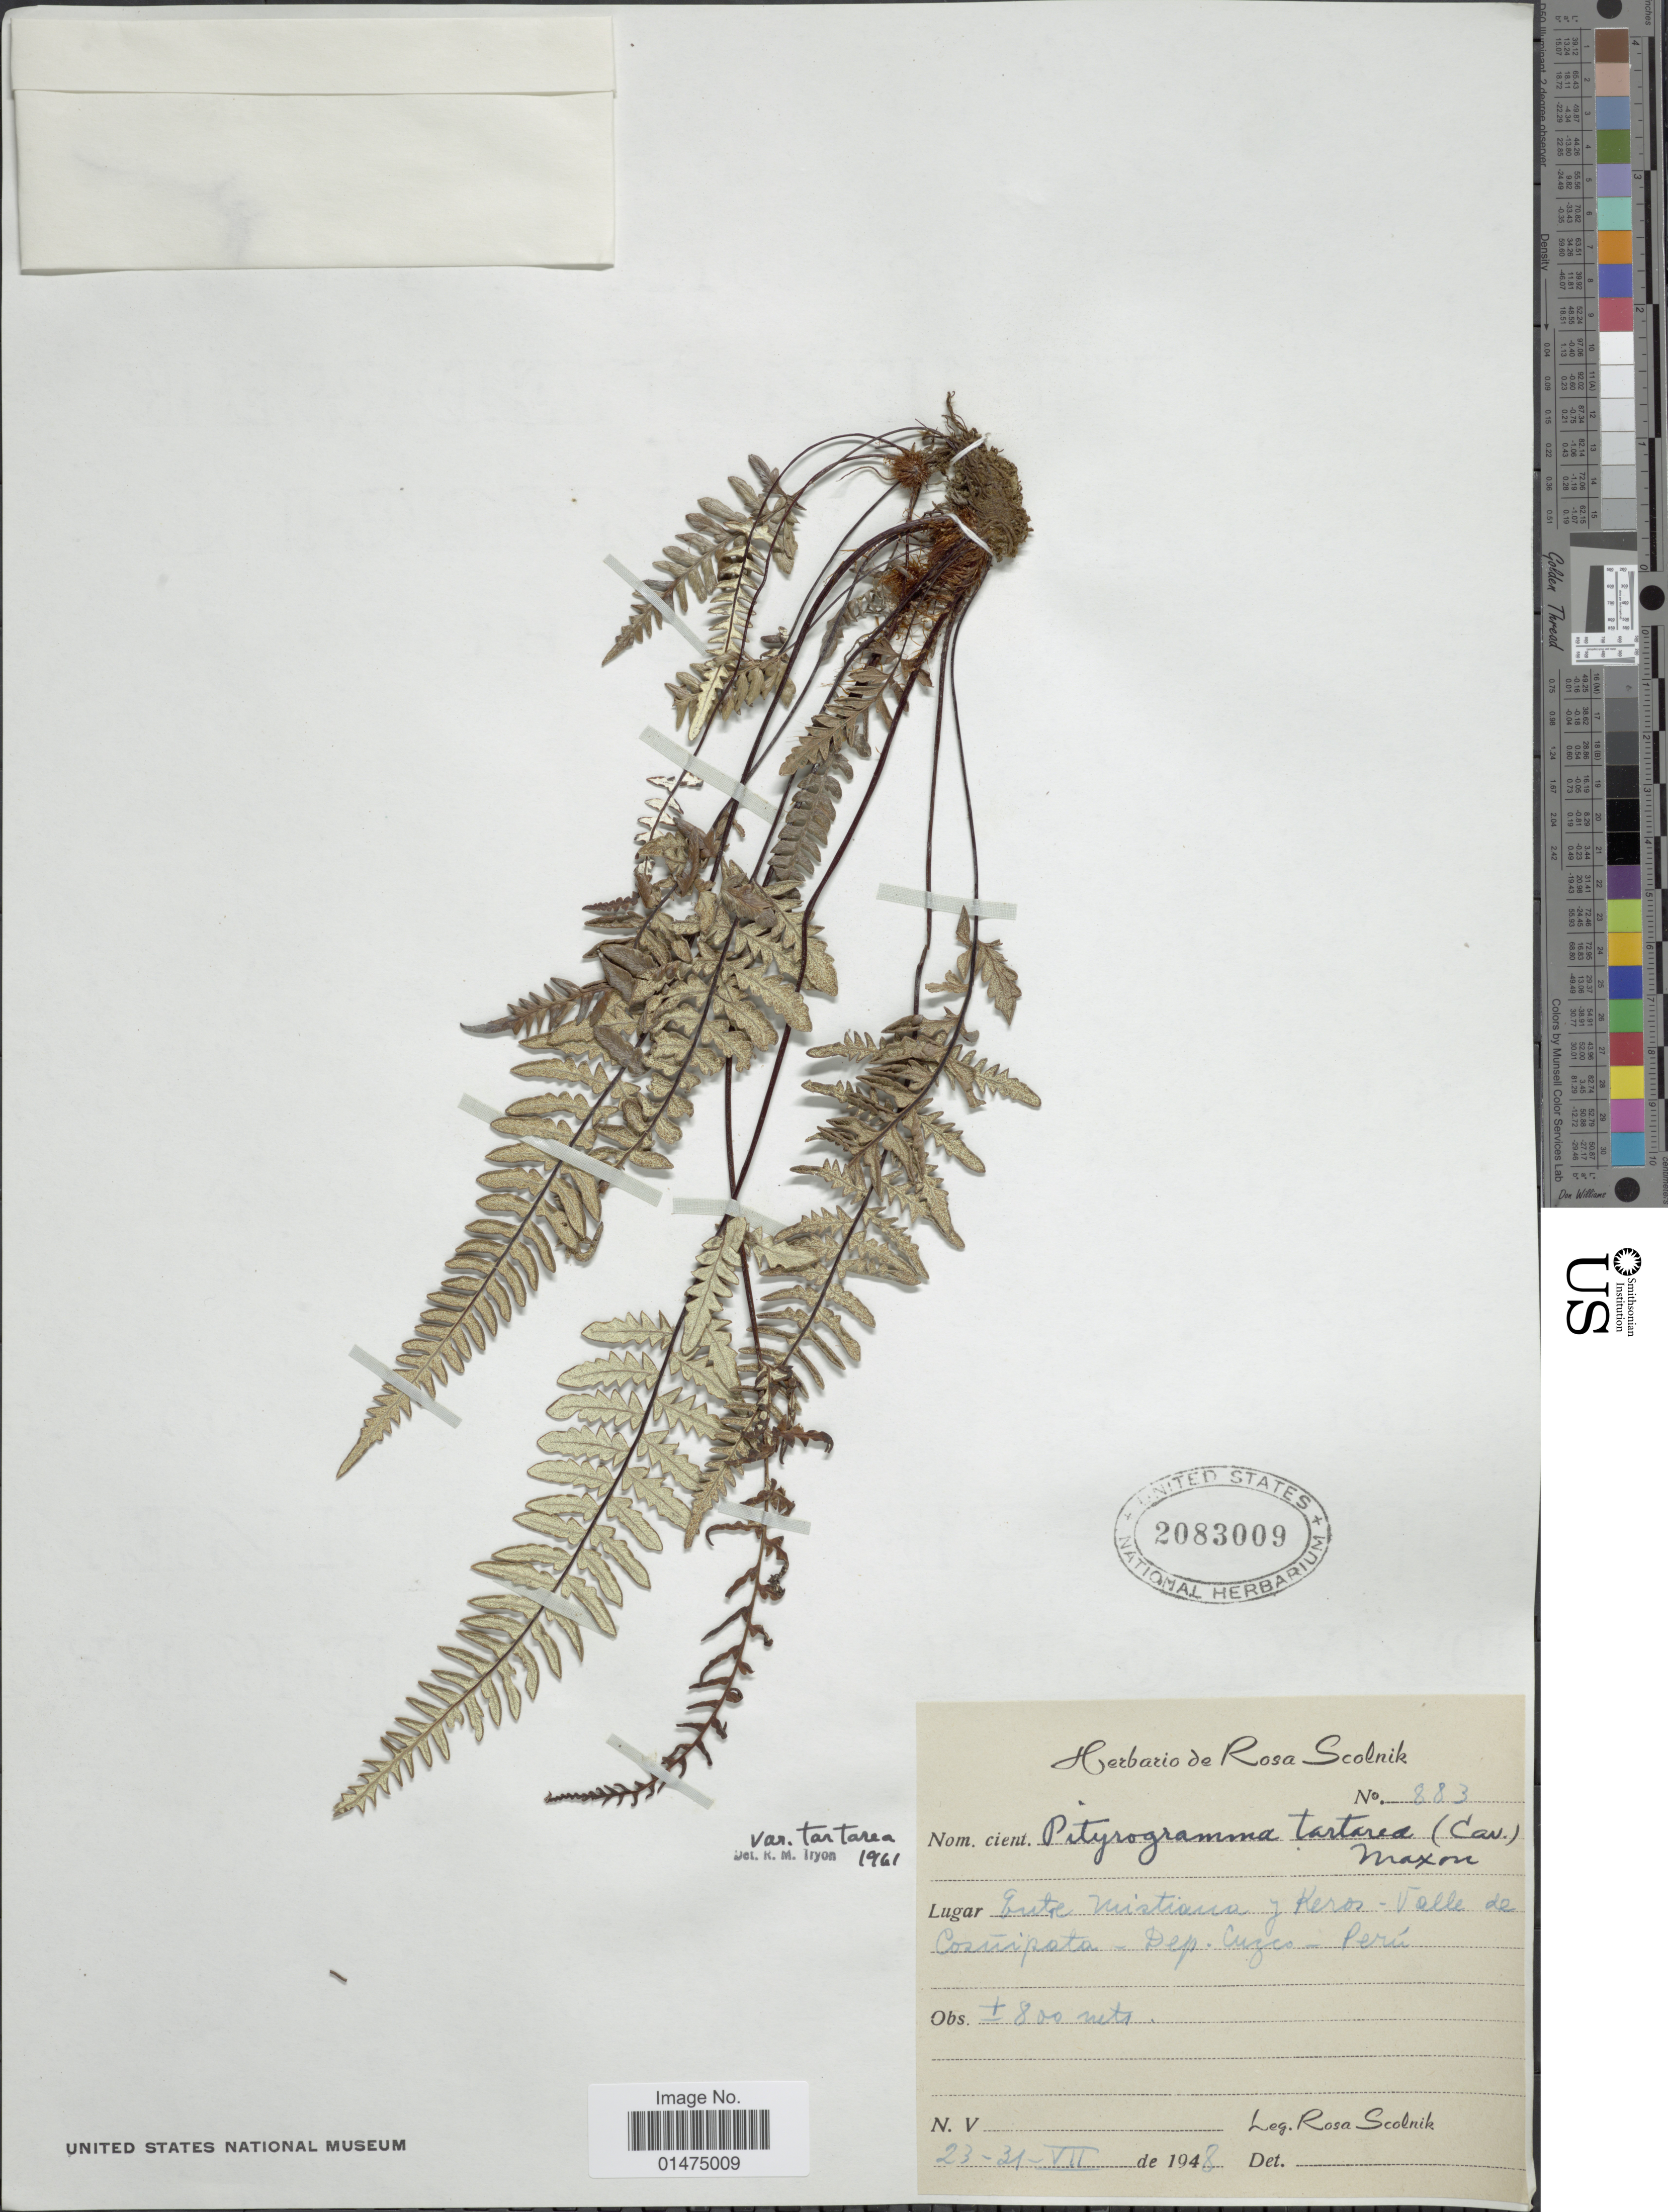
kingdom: Plantae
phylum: Tracheophyta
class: Polypodiopsida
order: Polypodiales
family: Pteridaceae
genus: Pityrogramma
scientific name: Pityrogramma ebenea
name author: (L.) Proctor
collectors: R. Scolnik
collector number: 883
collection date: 1948-07-23/1948-07-31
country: Peru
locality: Valle de Cozuipata. dept. Cuzco.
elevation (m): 800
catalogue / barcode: US 2083009